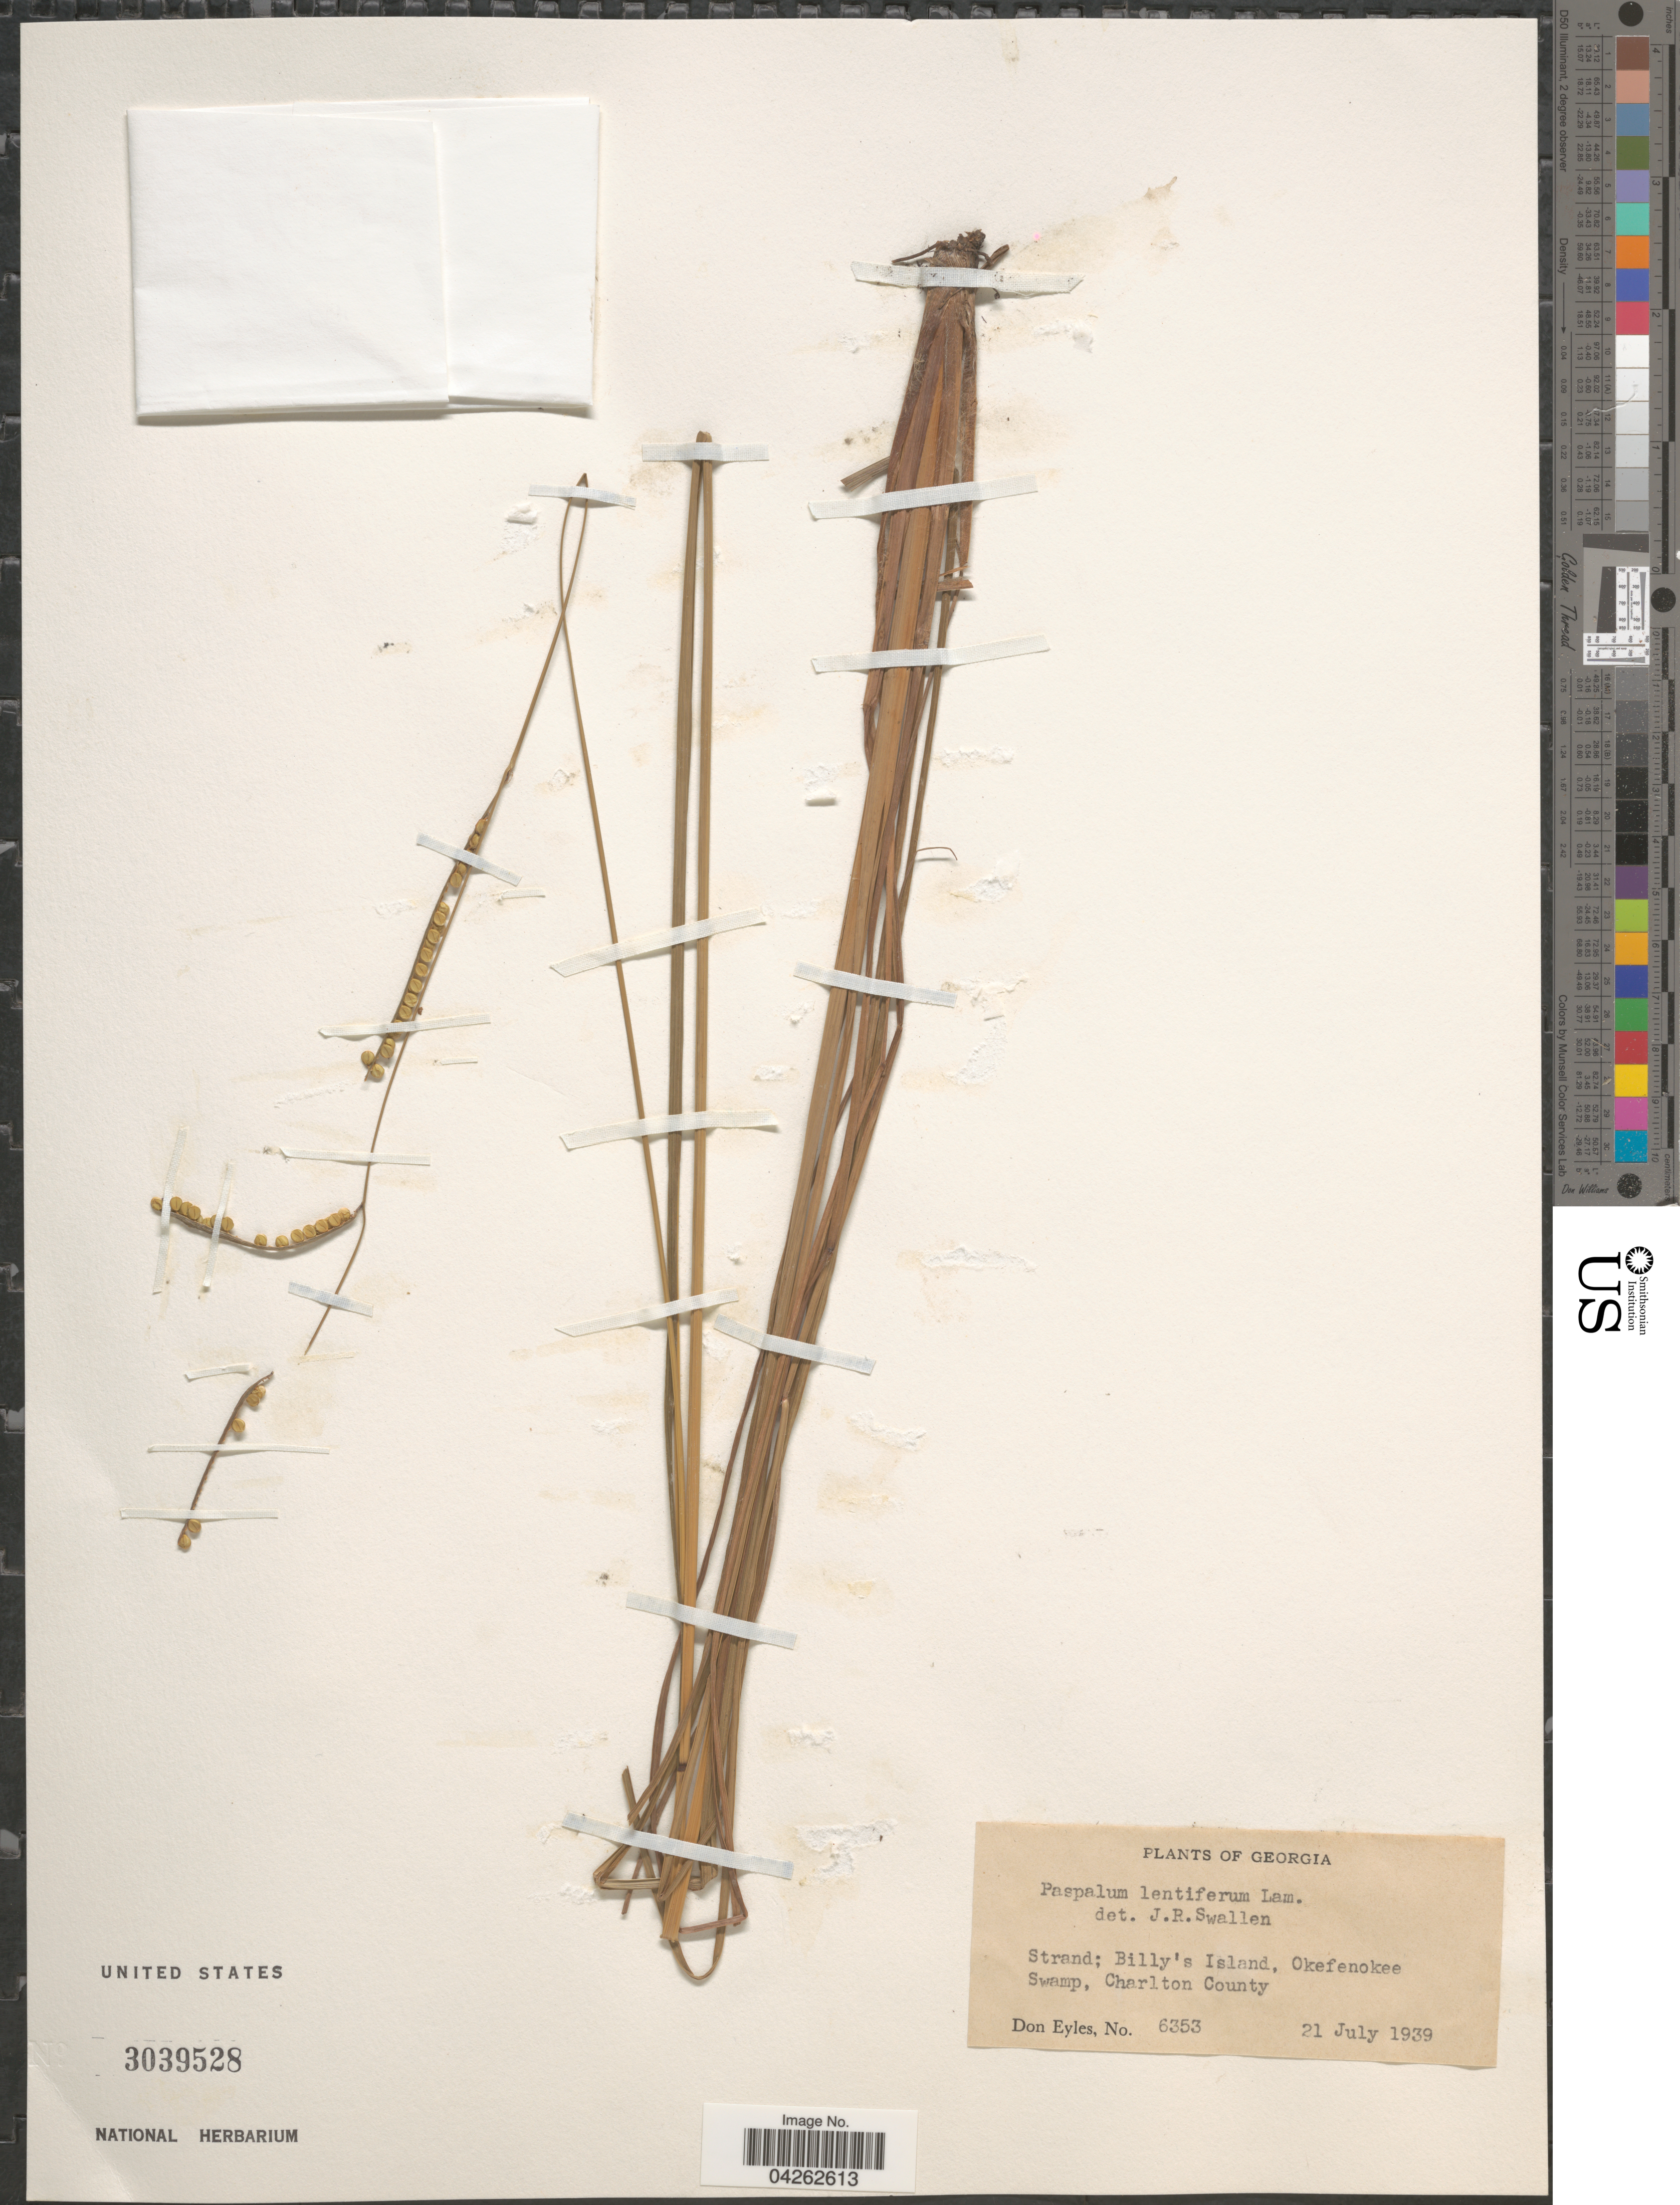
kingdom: Plantae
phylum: Tracheophyta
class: Liliopsida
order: Poales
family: Poaceae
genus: Paspalum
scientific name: Paspalum lentiferum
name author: Lam.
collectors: D. Eyles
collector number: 6353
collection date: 1939-07-21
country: United States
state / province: Georgia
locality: Strand; Billy's Island, Okefenokee Swamp, Charlton County.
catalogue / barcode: US 3039528